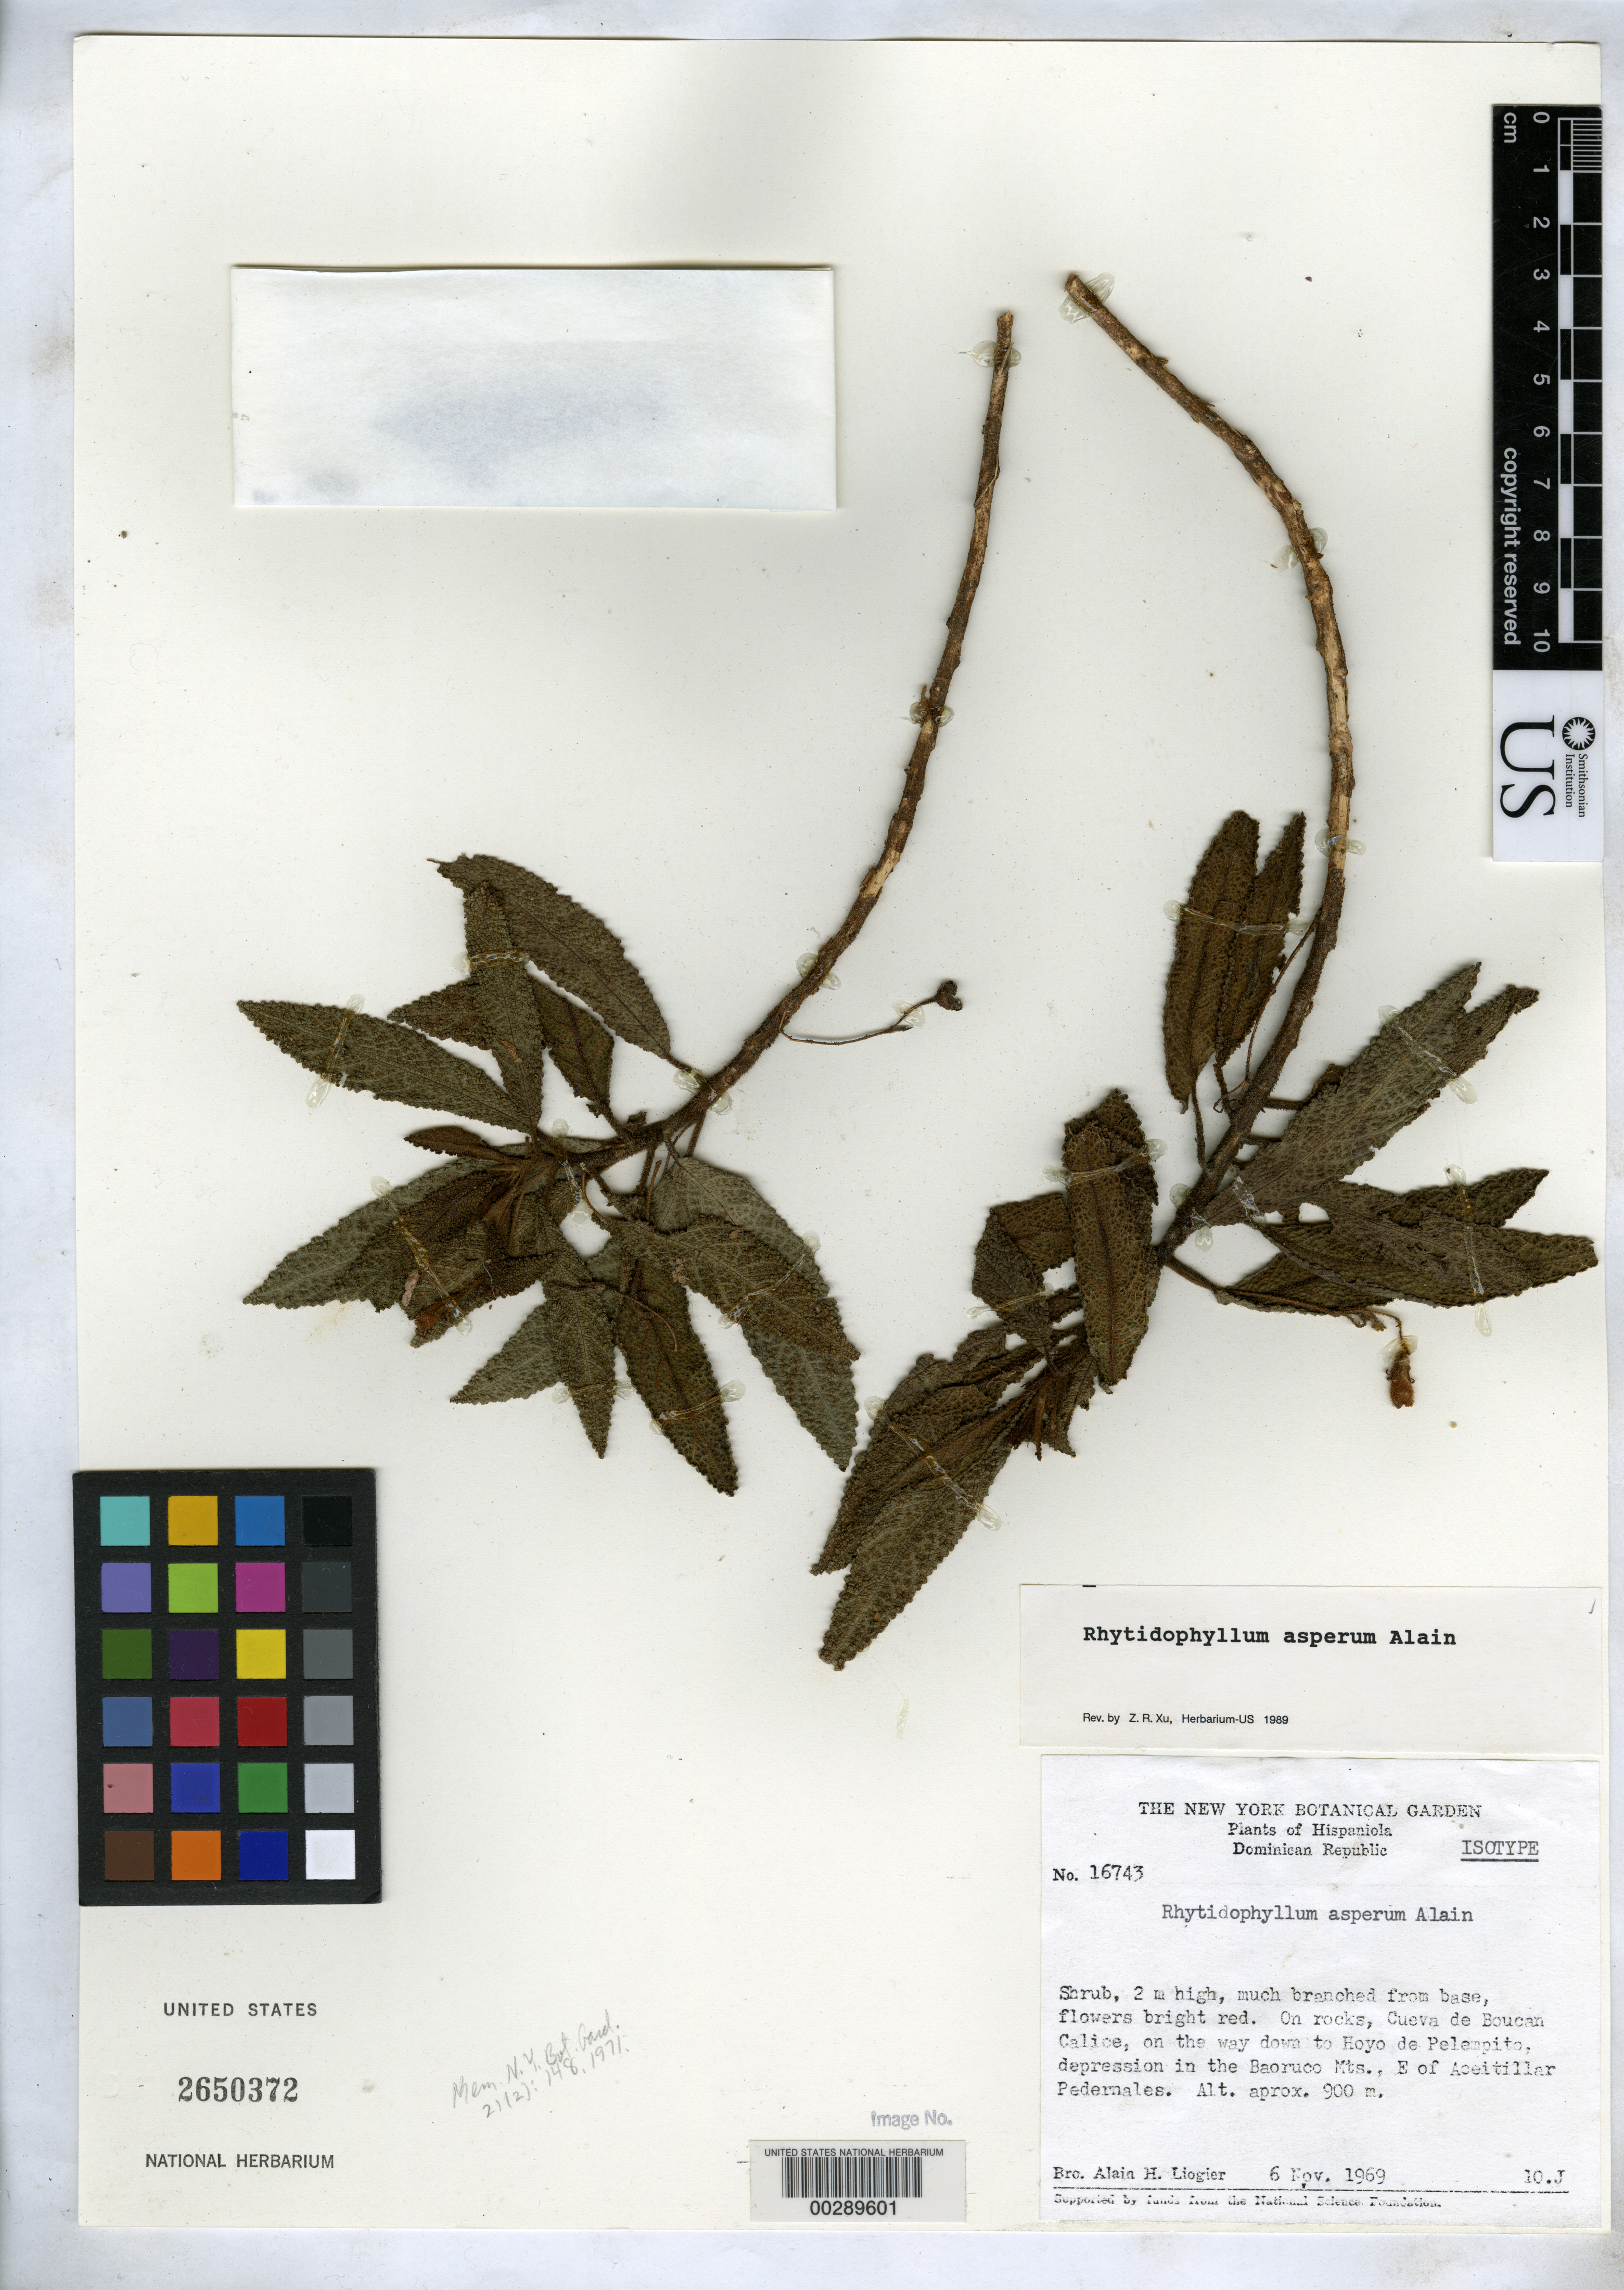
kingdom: Plantae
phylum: Tracheophyta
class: Magnoliopsida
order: Lamiales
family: Gesneriaceae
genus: Rhytidophyllum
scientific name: Rhytidophyllum asperum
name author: Alain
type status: Isotype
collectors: A. H. Liogier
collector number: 16743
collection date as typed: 06 Nov 1969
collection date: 1969-11-06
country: Dominican Republic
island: Hispaniola Island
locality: Cueva de Boucancalice, near Hoyo de Pelempito, depression in Baoruco Mts., E of Aceitillar.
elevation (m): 900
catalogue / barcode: US 2650372